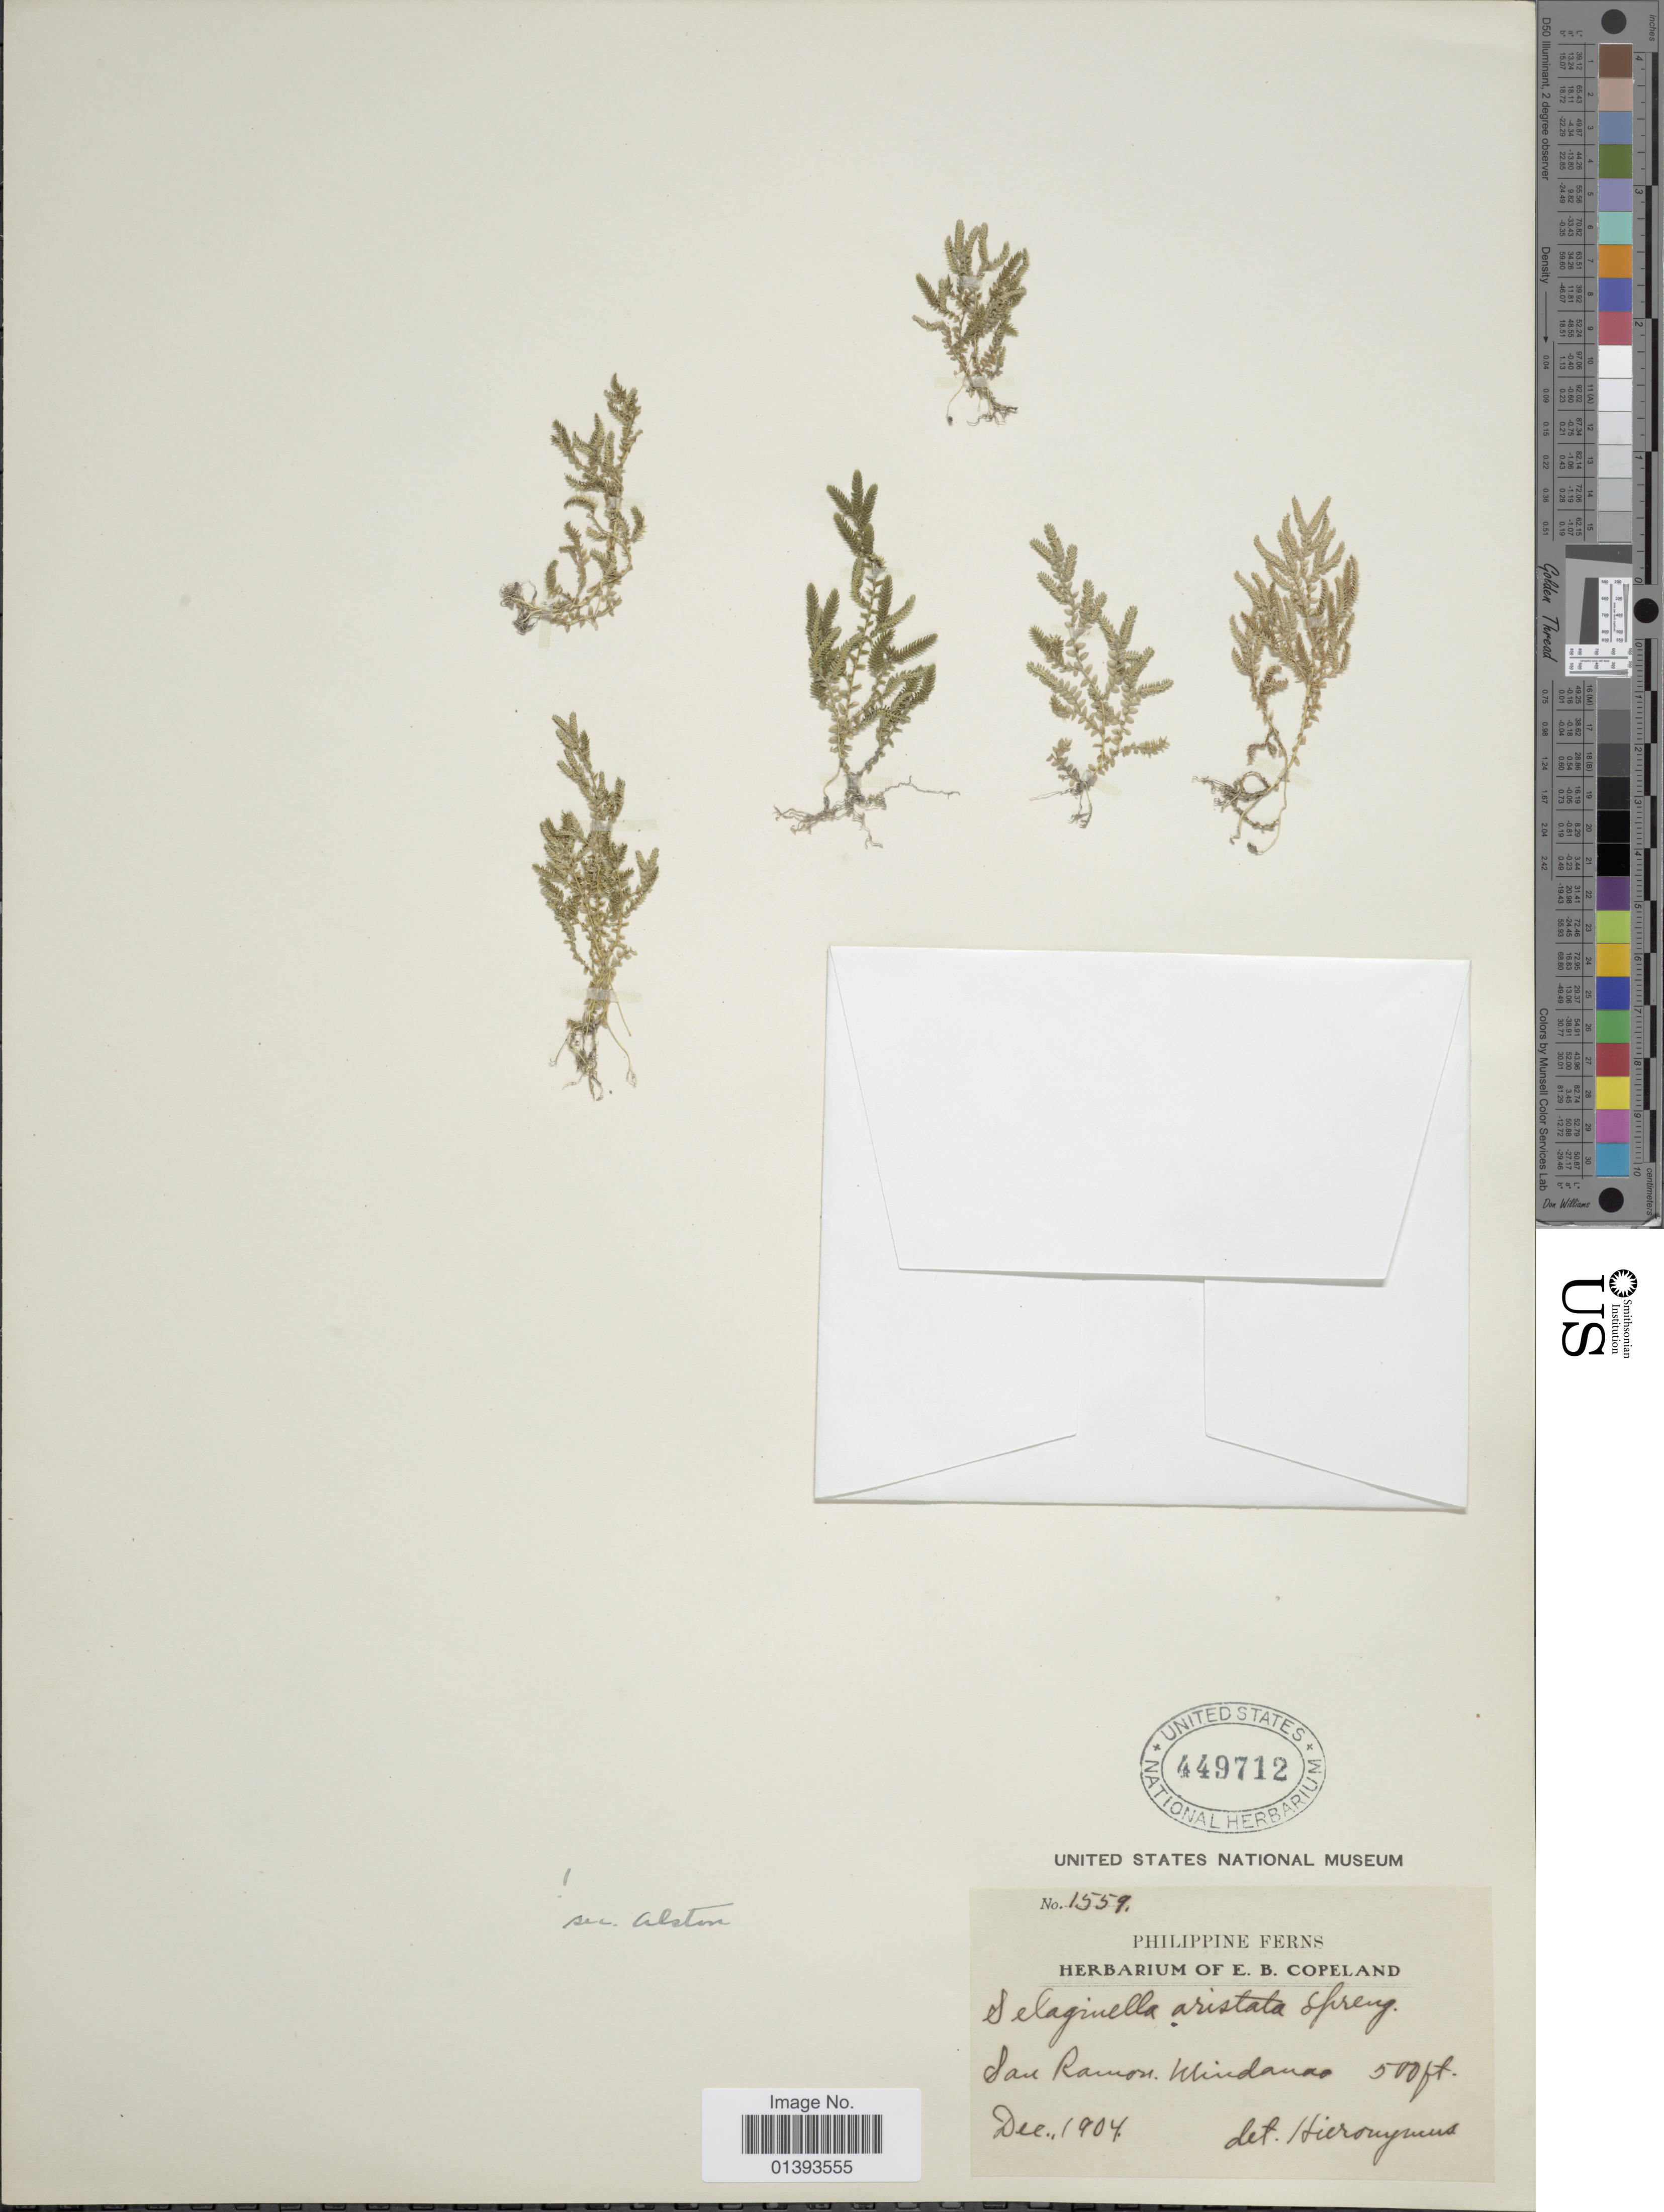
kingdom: Plantae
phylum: Tracheophyta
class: Lycopodiopsida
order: Selaginellales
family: Selaginellaceae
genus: Selaginella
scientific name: Selaginella aristata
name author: Spring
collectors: ex herb. E. B. Copeland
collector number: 1559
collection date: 1904-12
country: Philippines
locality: San Ramos, Mindanao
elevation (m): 152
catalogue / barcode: US 449712